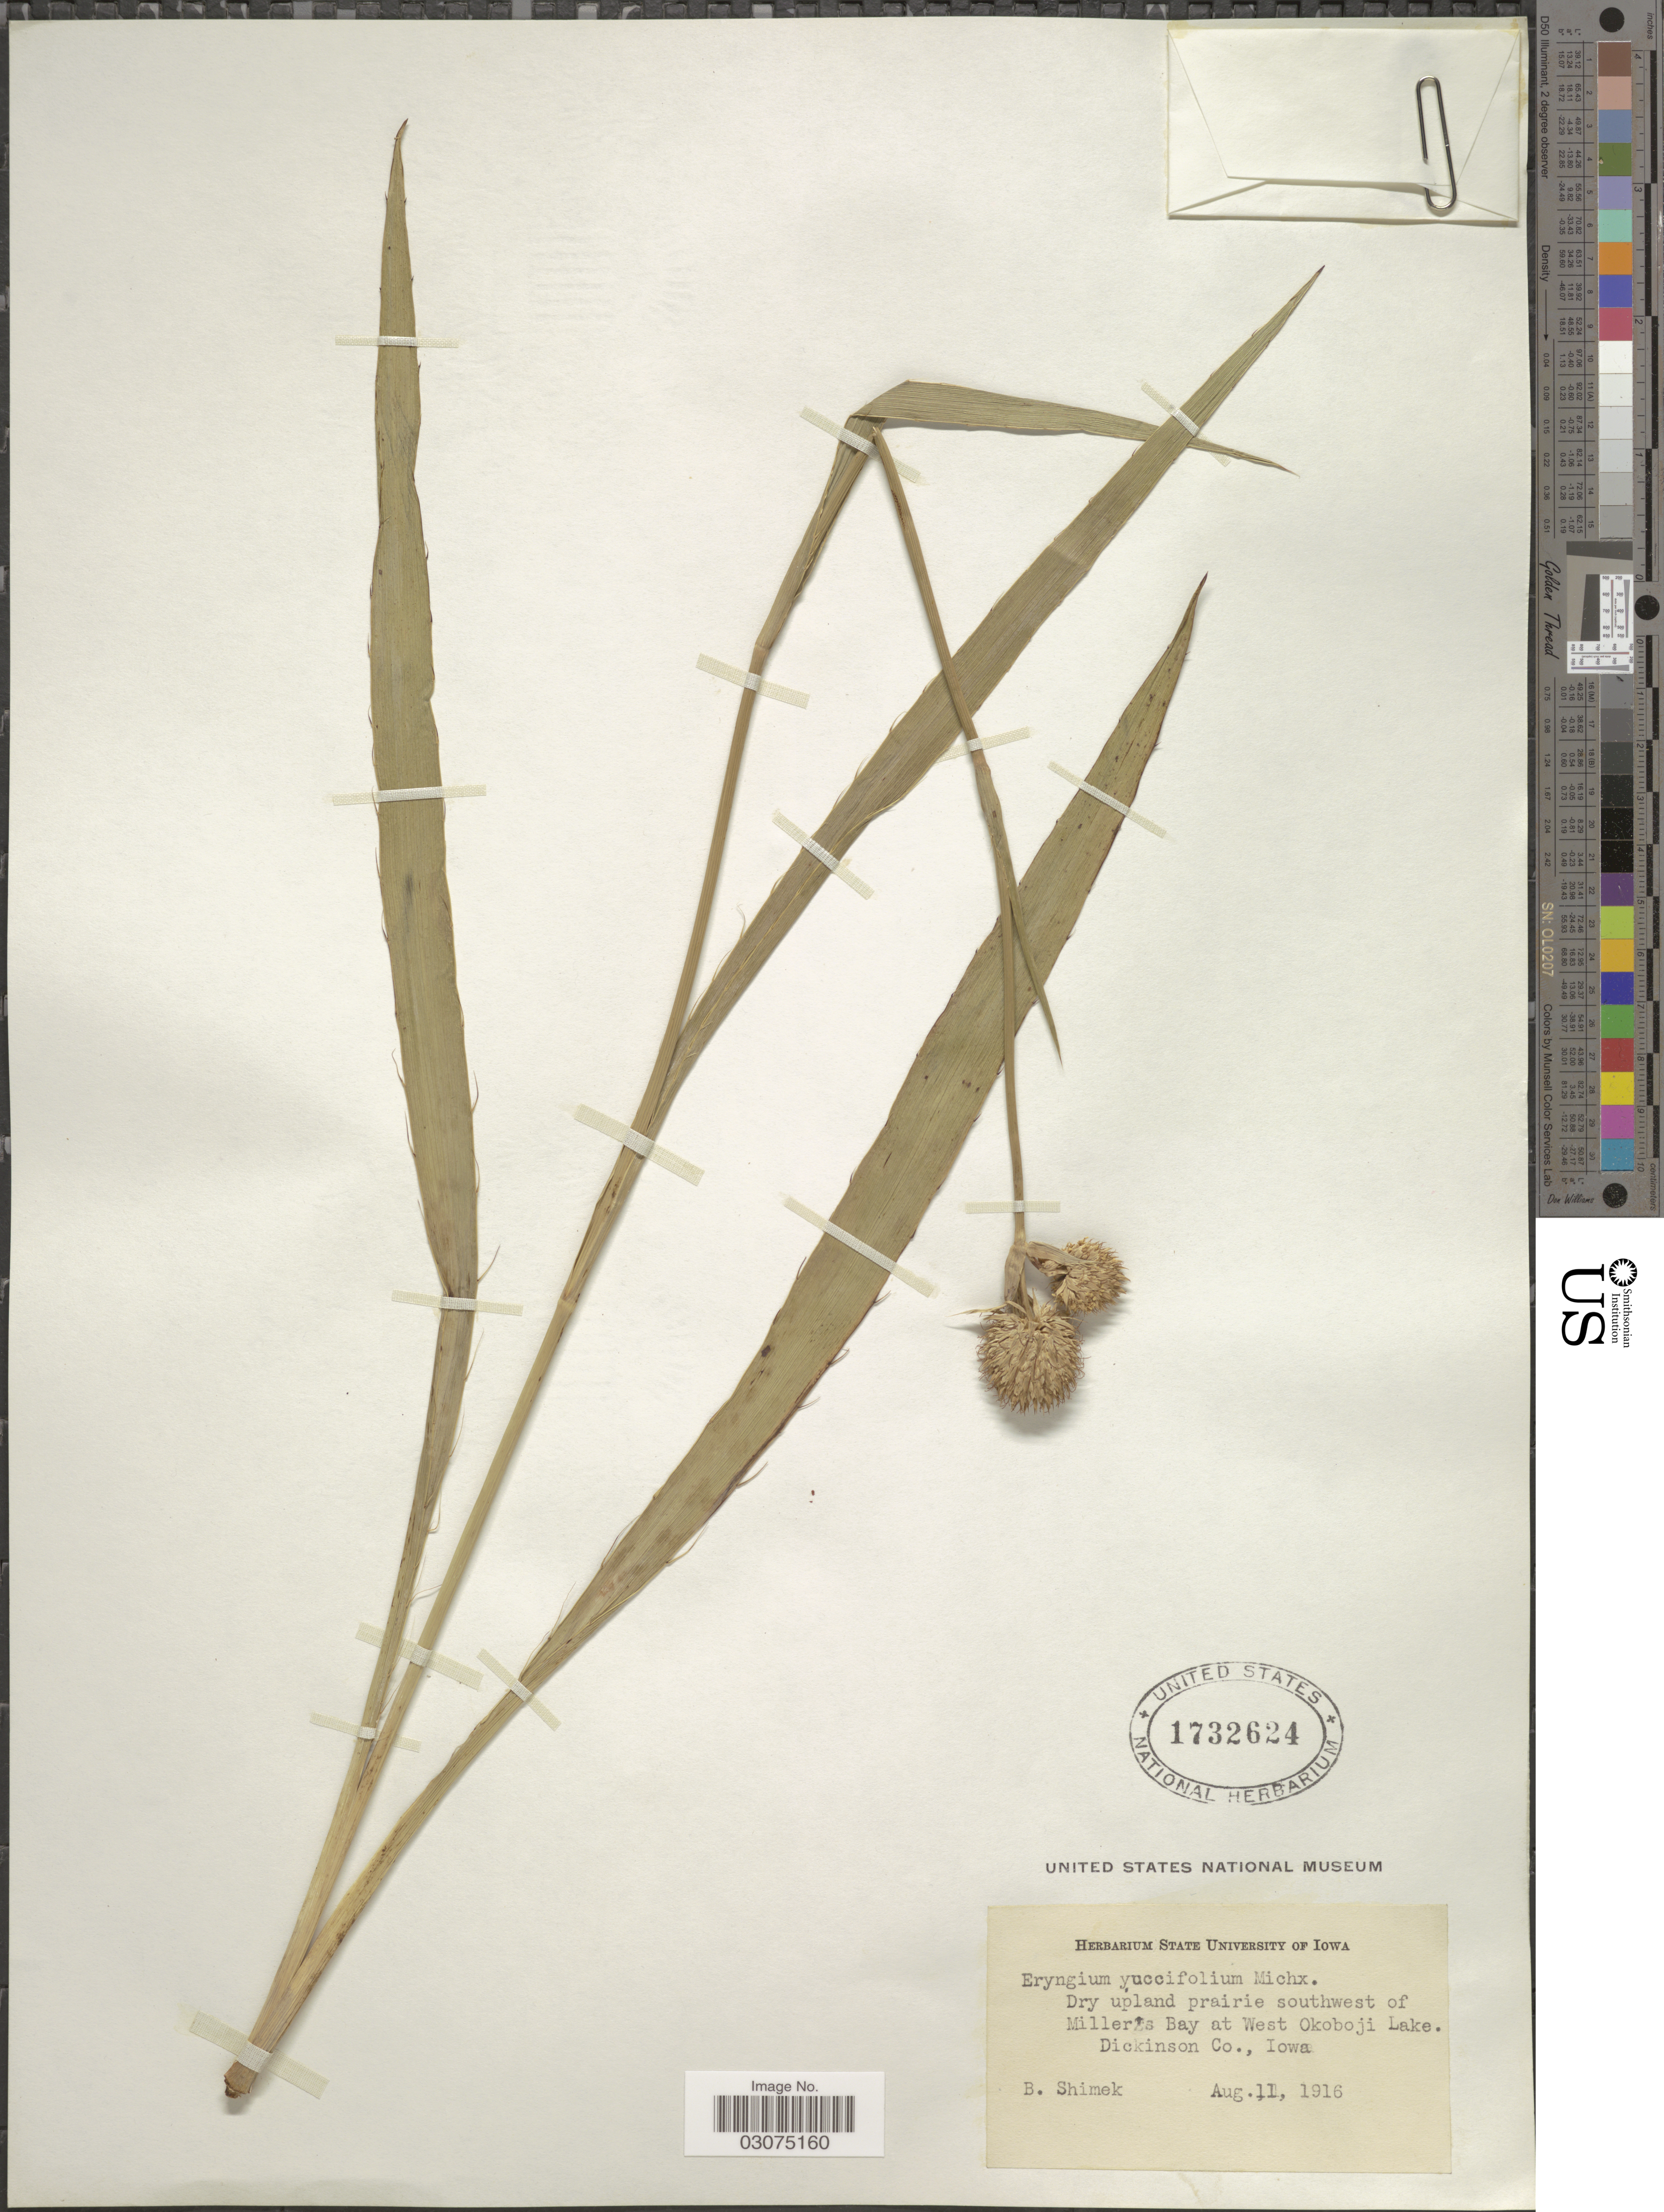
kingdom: Plantae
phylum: Tracheophyta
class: Magnoliopsida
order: Apiales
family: Apiaceae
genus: Eryngium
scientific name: Eryngium yuccifolium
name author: Michx.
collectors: B. Shimek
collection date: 1916-08-11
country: United States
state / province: Iowa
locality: Dry upland prairie southwest of Miller's Bay at West Okoboji Lake. Dickinson Co.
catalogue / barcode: US 1732624